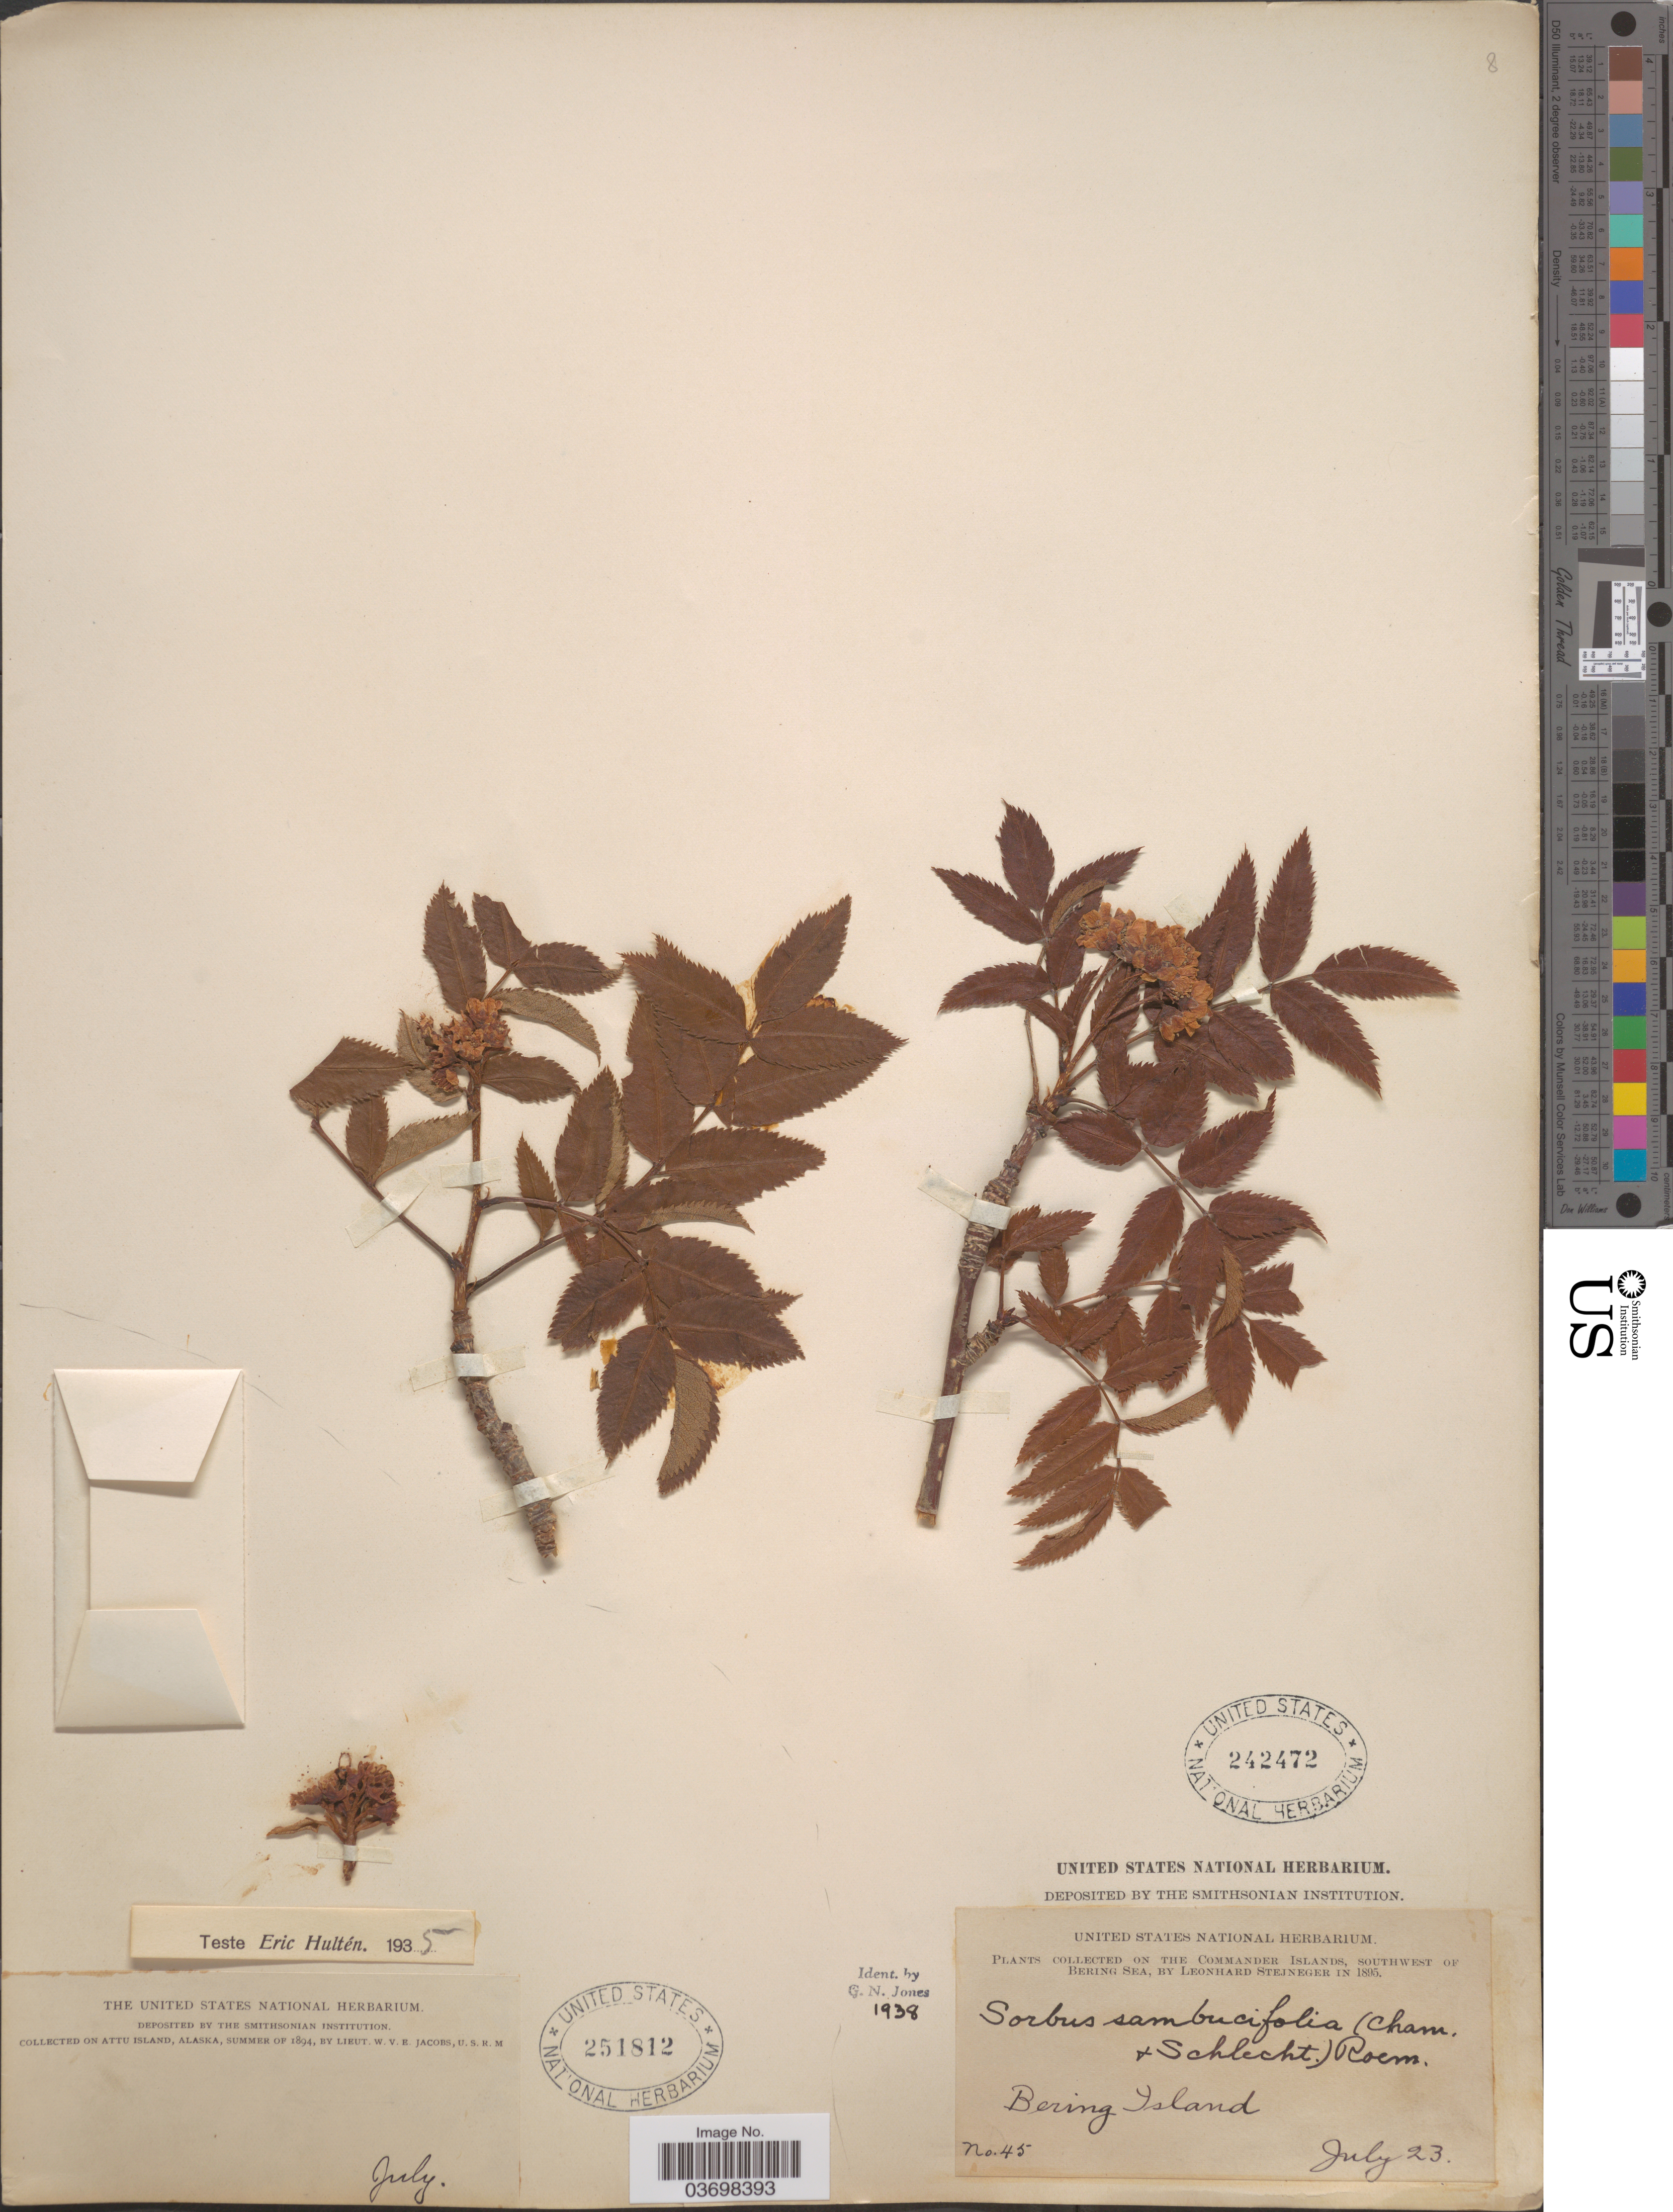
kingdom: Plantae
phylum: Tracheophyta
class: Magnoliopsida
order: Rosales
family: Rosaceae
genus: Sorbus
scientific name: Sorbus sambucifolia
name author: (Cham. & Schltdl.) M. Roem.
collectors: L. Stejneger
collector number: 45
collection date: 1895-07-23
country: Russian Federation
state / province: Kamchatka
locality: On the Commander Islands, southwest of Bering Sea. Bering Island.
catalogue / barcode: US 242472